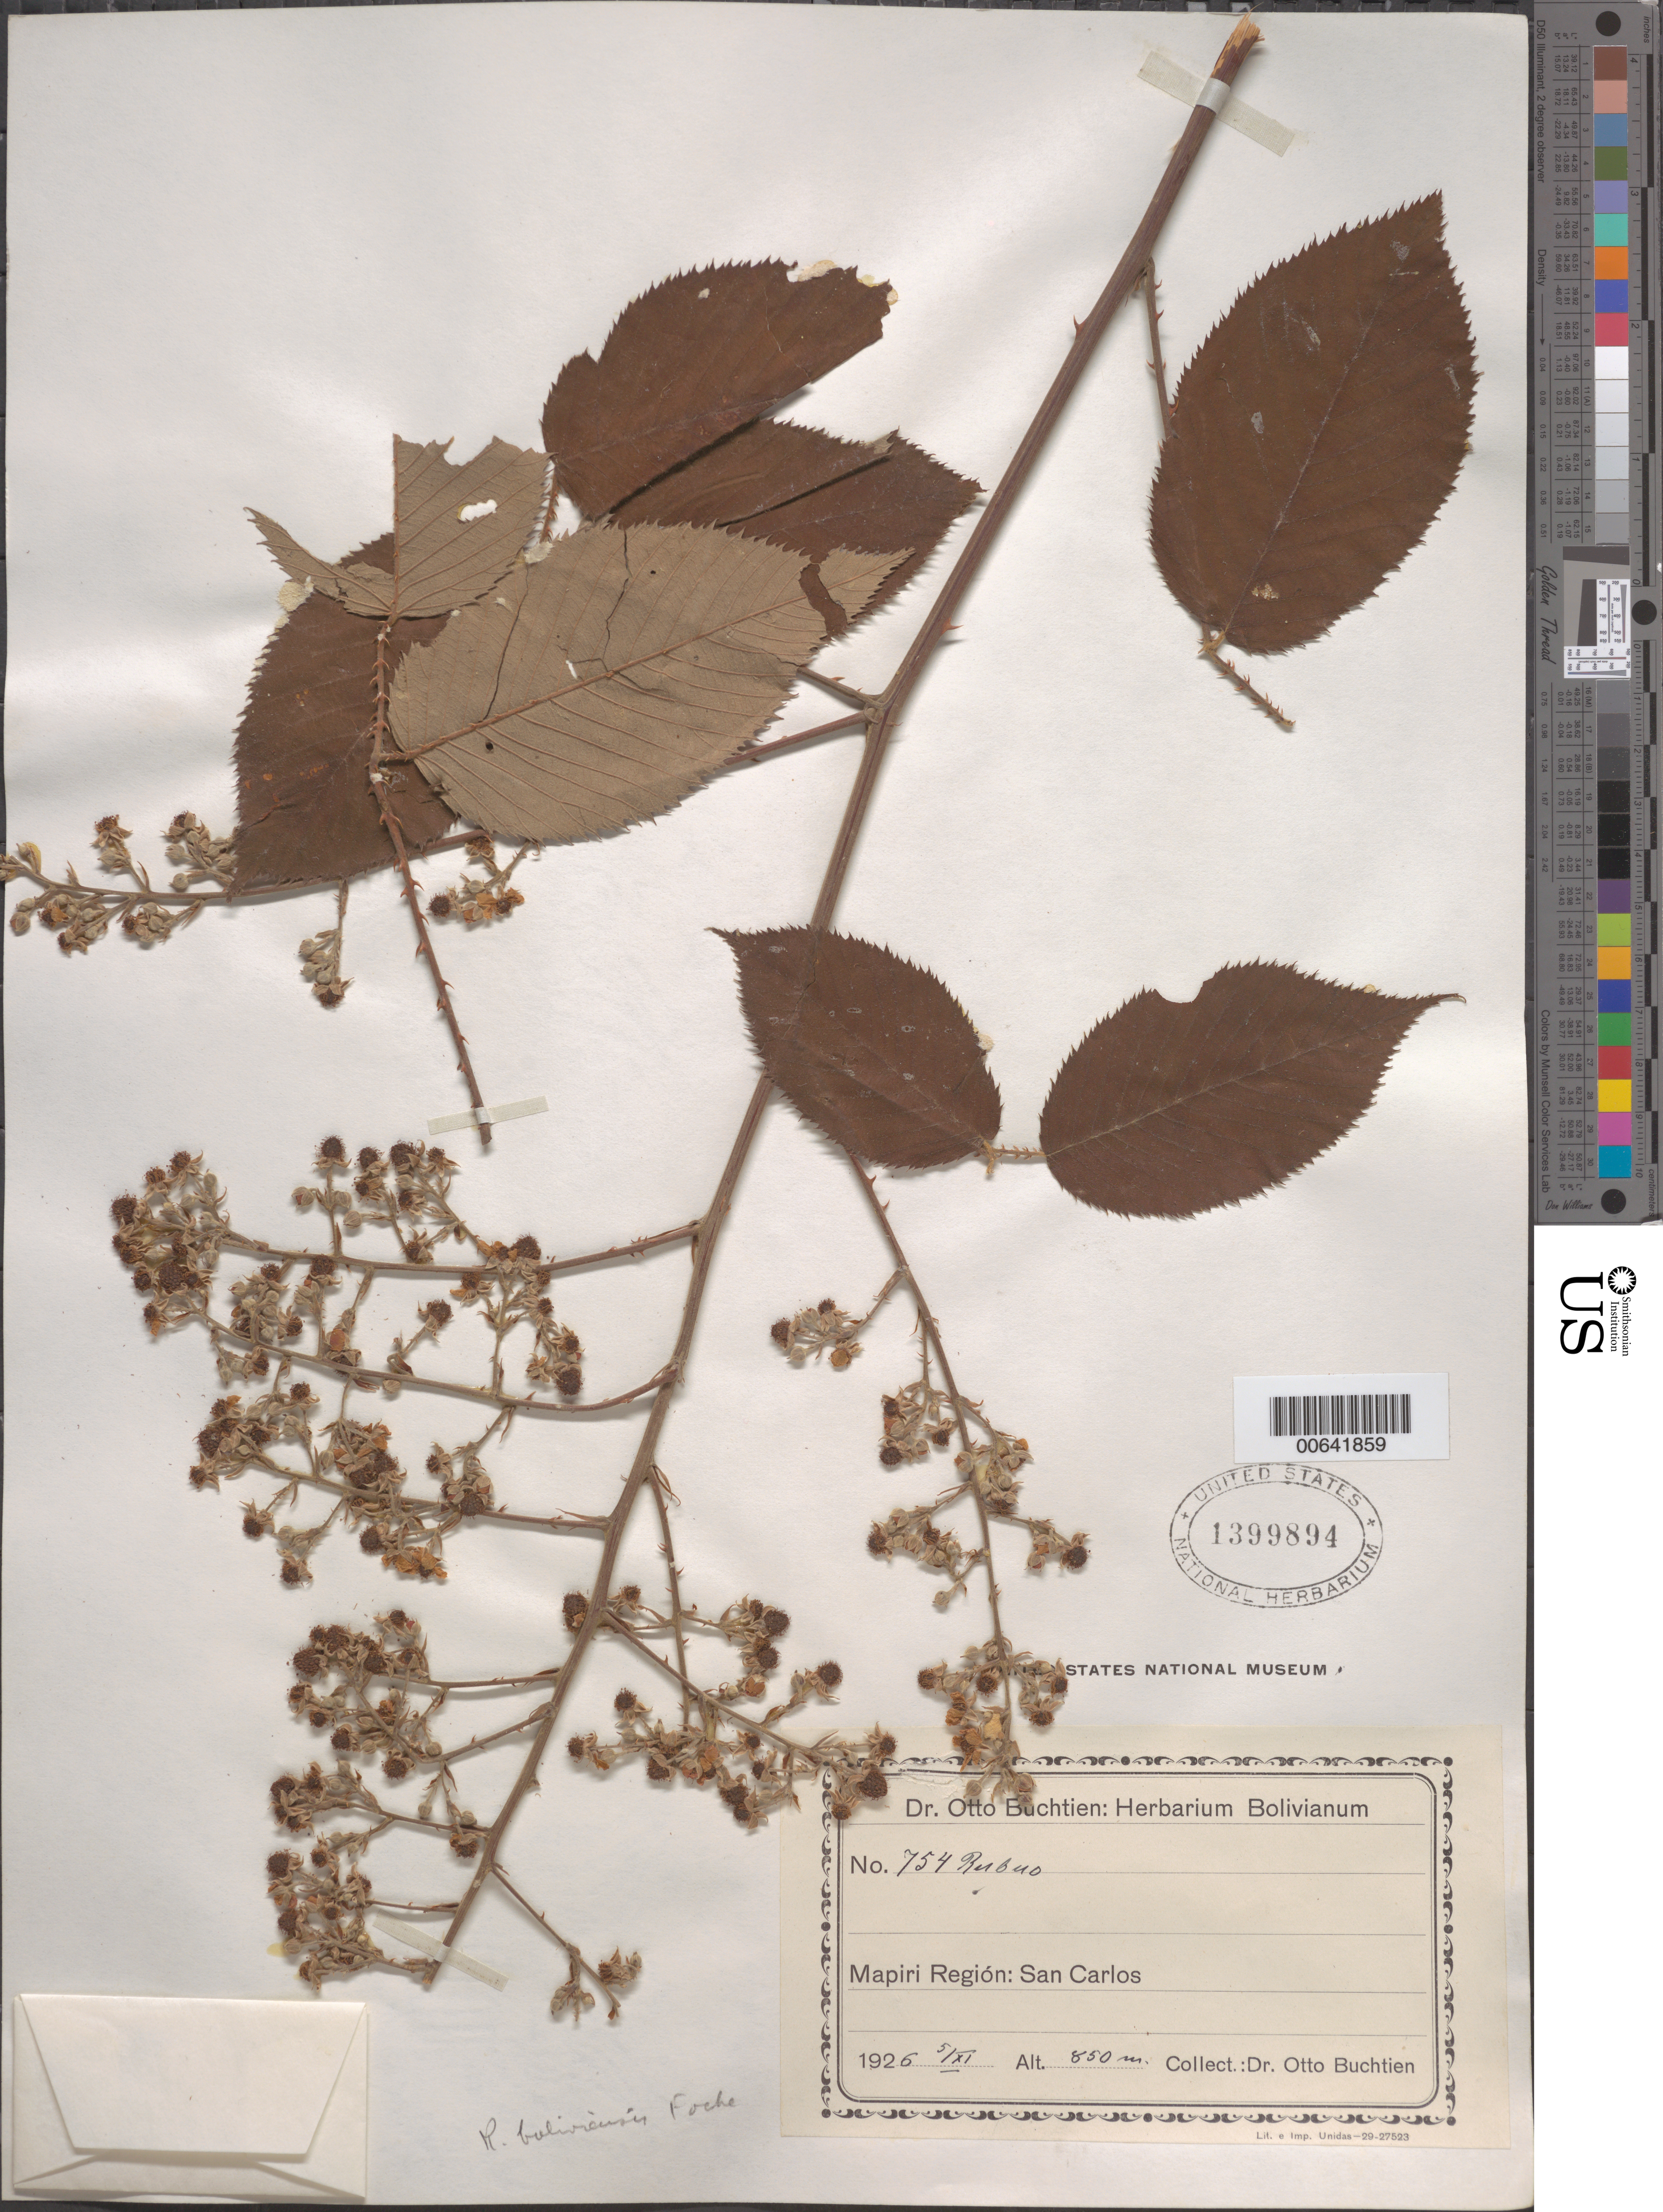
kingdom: Plantae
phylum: Tracheophyta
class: Magnoliopsida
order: Rosales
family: Rosaceae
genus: Rubus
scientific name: Rubus boliviensis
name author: Focke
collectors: O. Buchtien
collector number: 754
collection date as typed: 05 Nov 1926 or 11 May 1926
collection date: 1926-05-11 or 1926-11-05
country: Bolivia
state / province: La Paz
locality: Mapiri. Region San Carlos.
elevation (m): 850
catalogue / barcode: US 1399894